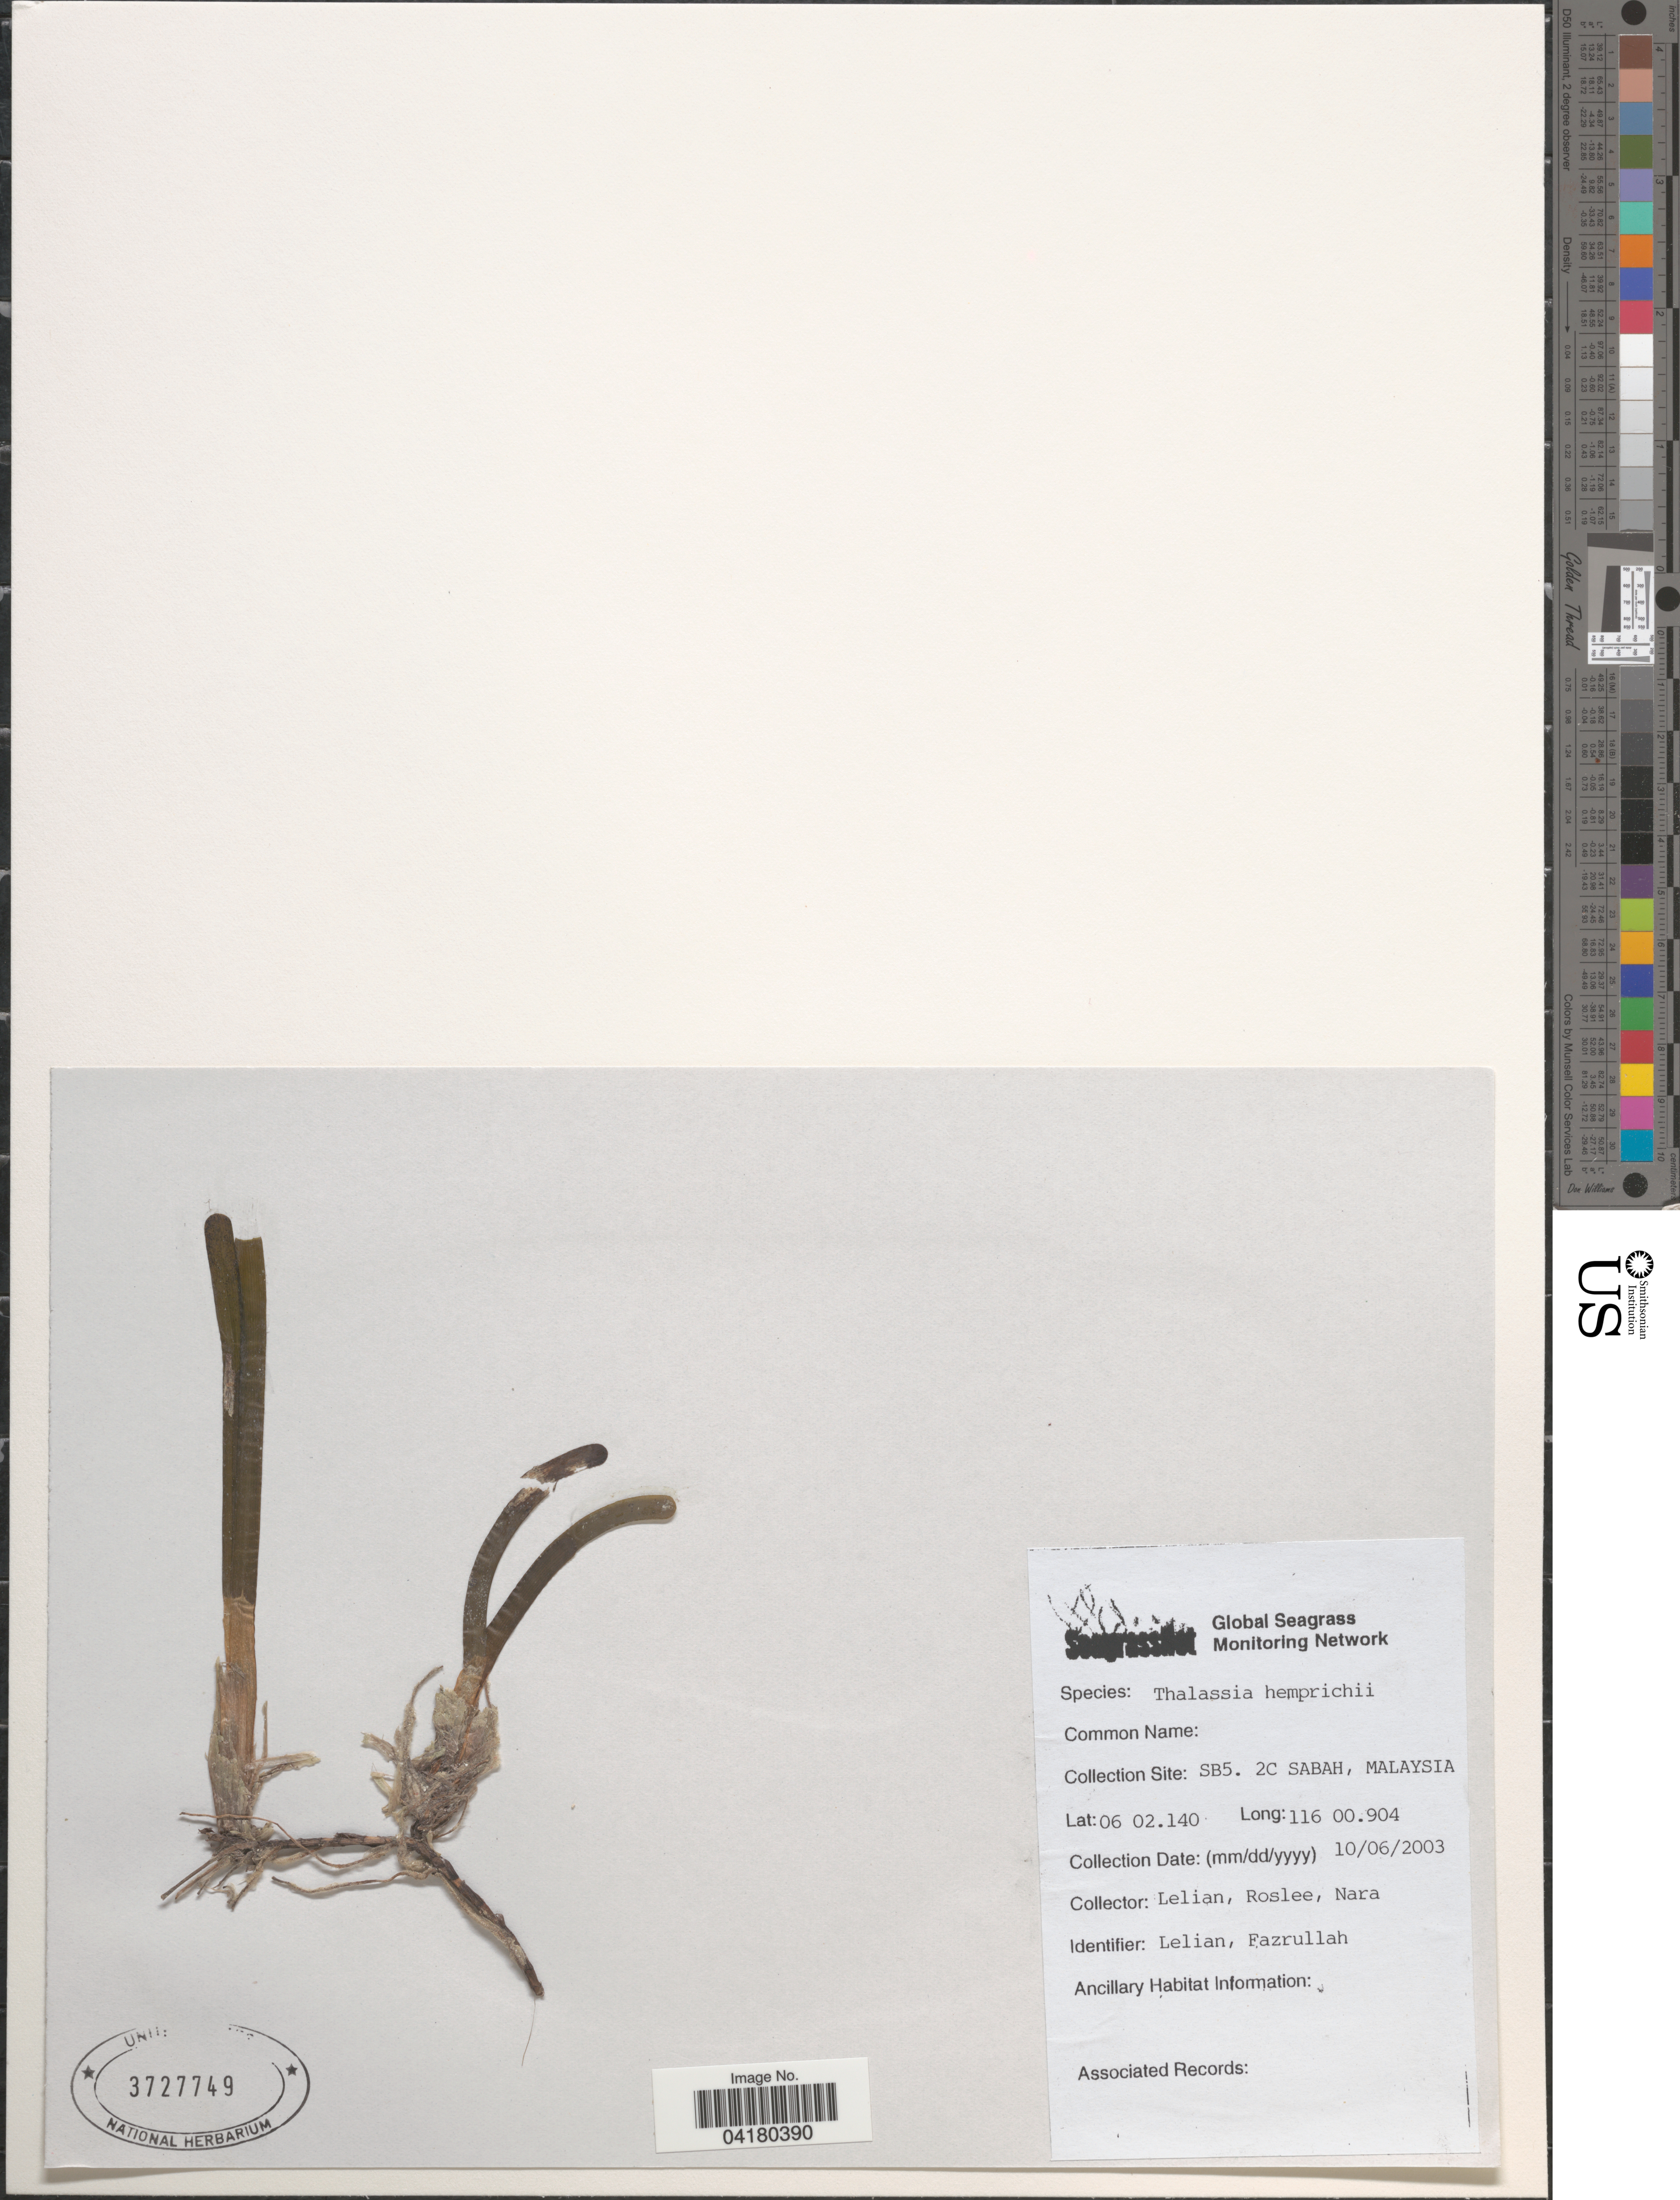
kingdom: Plantae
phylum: Tracheophyta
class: Liliopsida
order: Alismatales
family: Hydrocharitaceae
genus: Thalassia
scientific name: Thalassia hemprichii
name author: Asch.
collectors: Lelian, Roslee & Nara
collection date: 2003-10-06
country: Malaysia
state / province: Sabah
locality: SB5. 2C.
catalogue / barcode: US 3727749